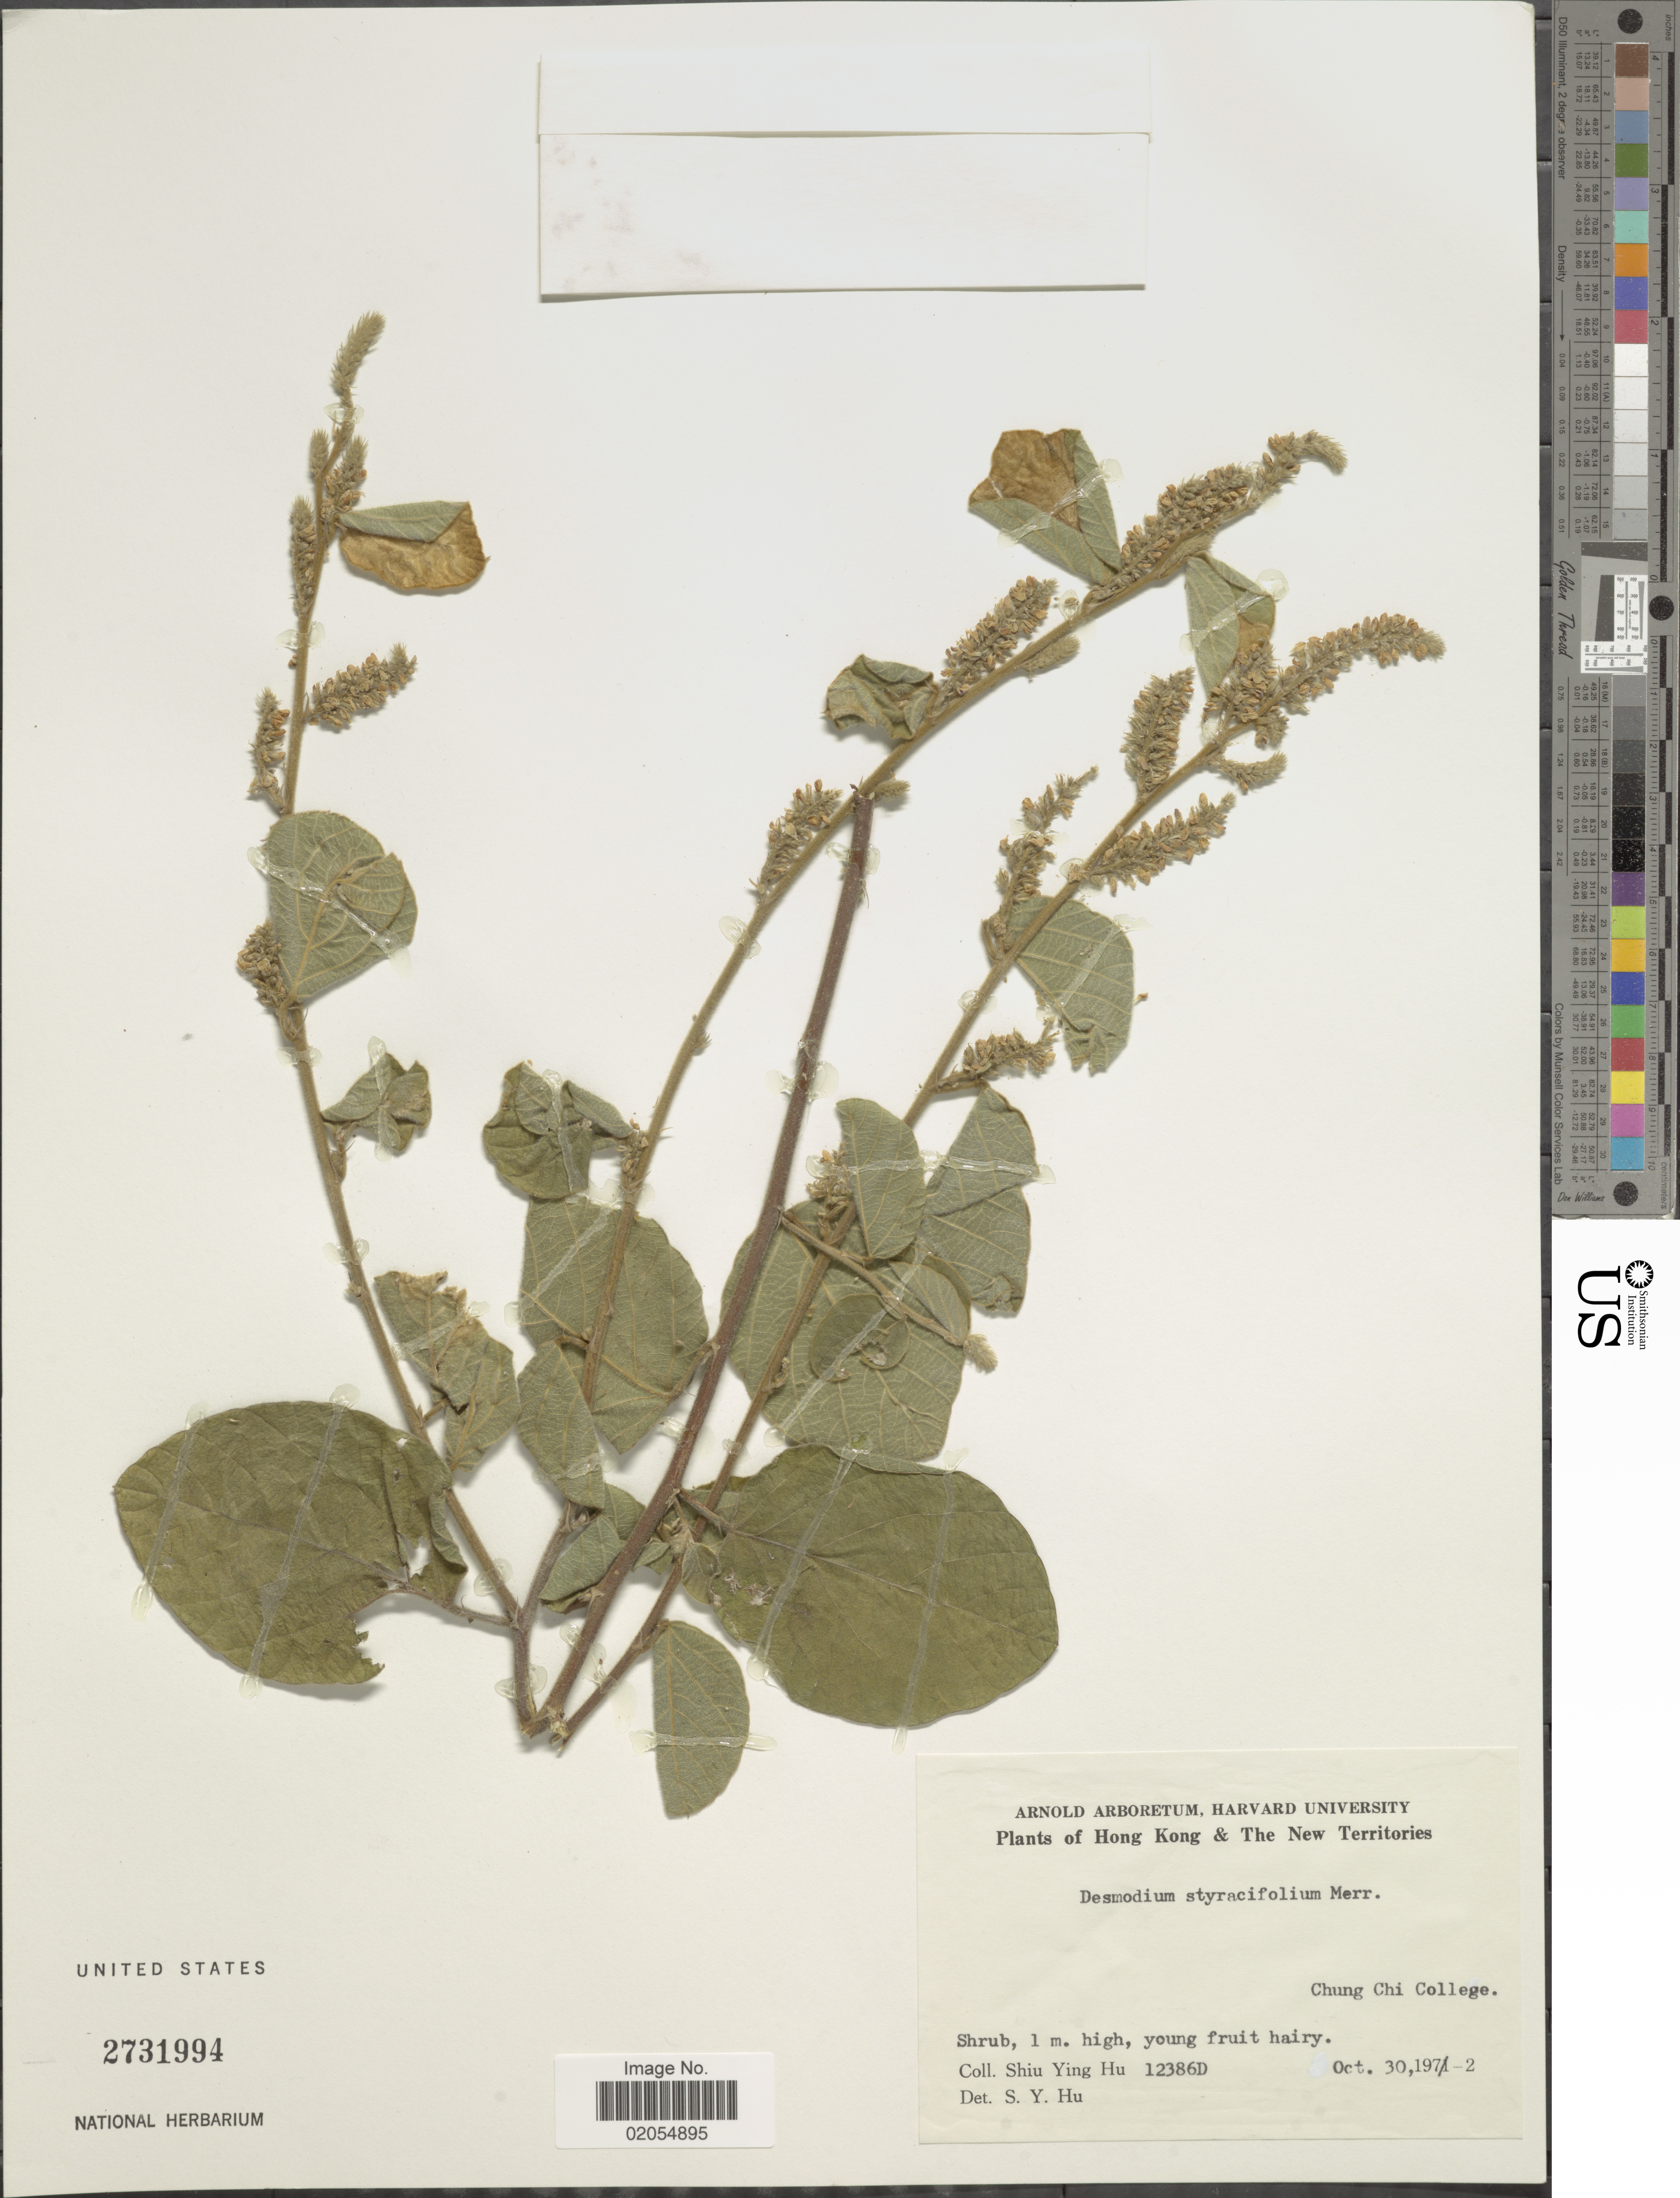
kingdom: Plantae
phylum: Tracheophyta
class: Magnoliopsida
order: Fabales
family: Fabaceae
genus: Polhillides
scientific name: Polhillides velutina subsp. velutina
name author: (Willd.) H. Ohashi & K. Ohashi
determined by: Strong, Mark T., (BOT), Smithsonian Institution - National Museum of Natural History (UNITED STATES)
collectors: S. Y. Hu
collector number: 12386D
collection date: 1972-10-30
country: China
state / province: Hong Kong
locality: Hong Kong & The New Territories, Chung Chi College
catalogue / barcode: US 2731994